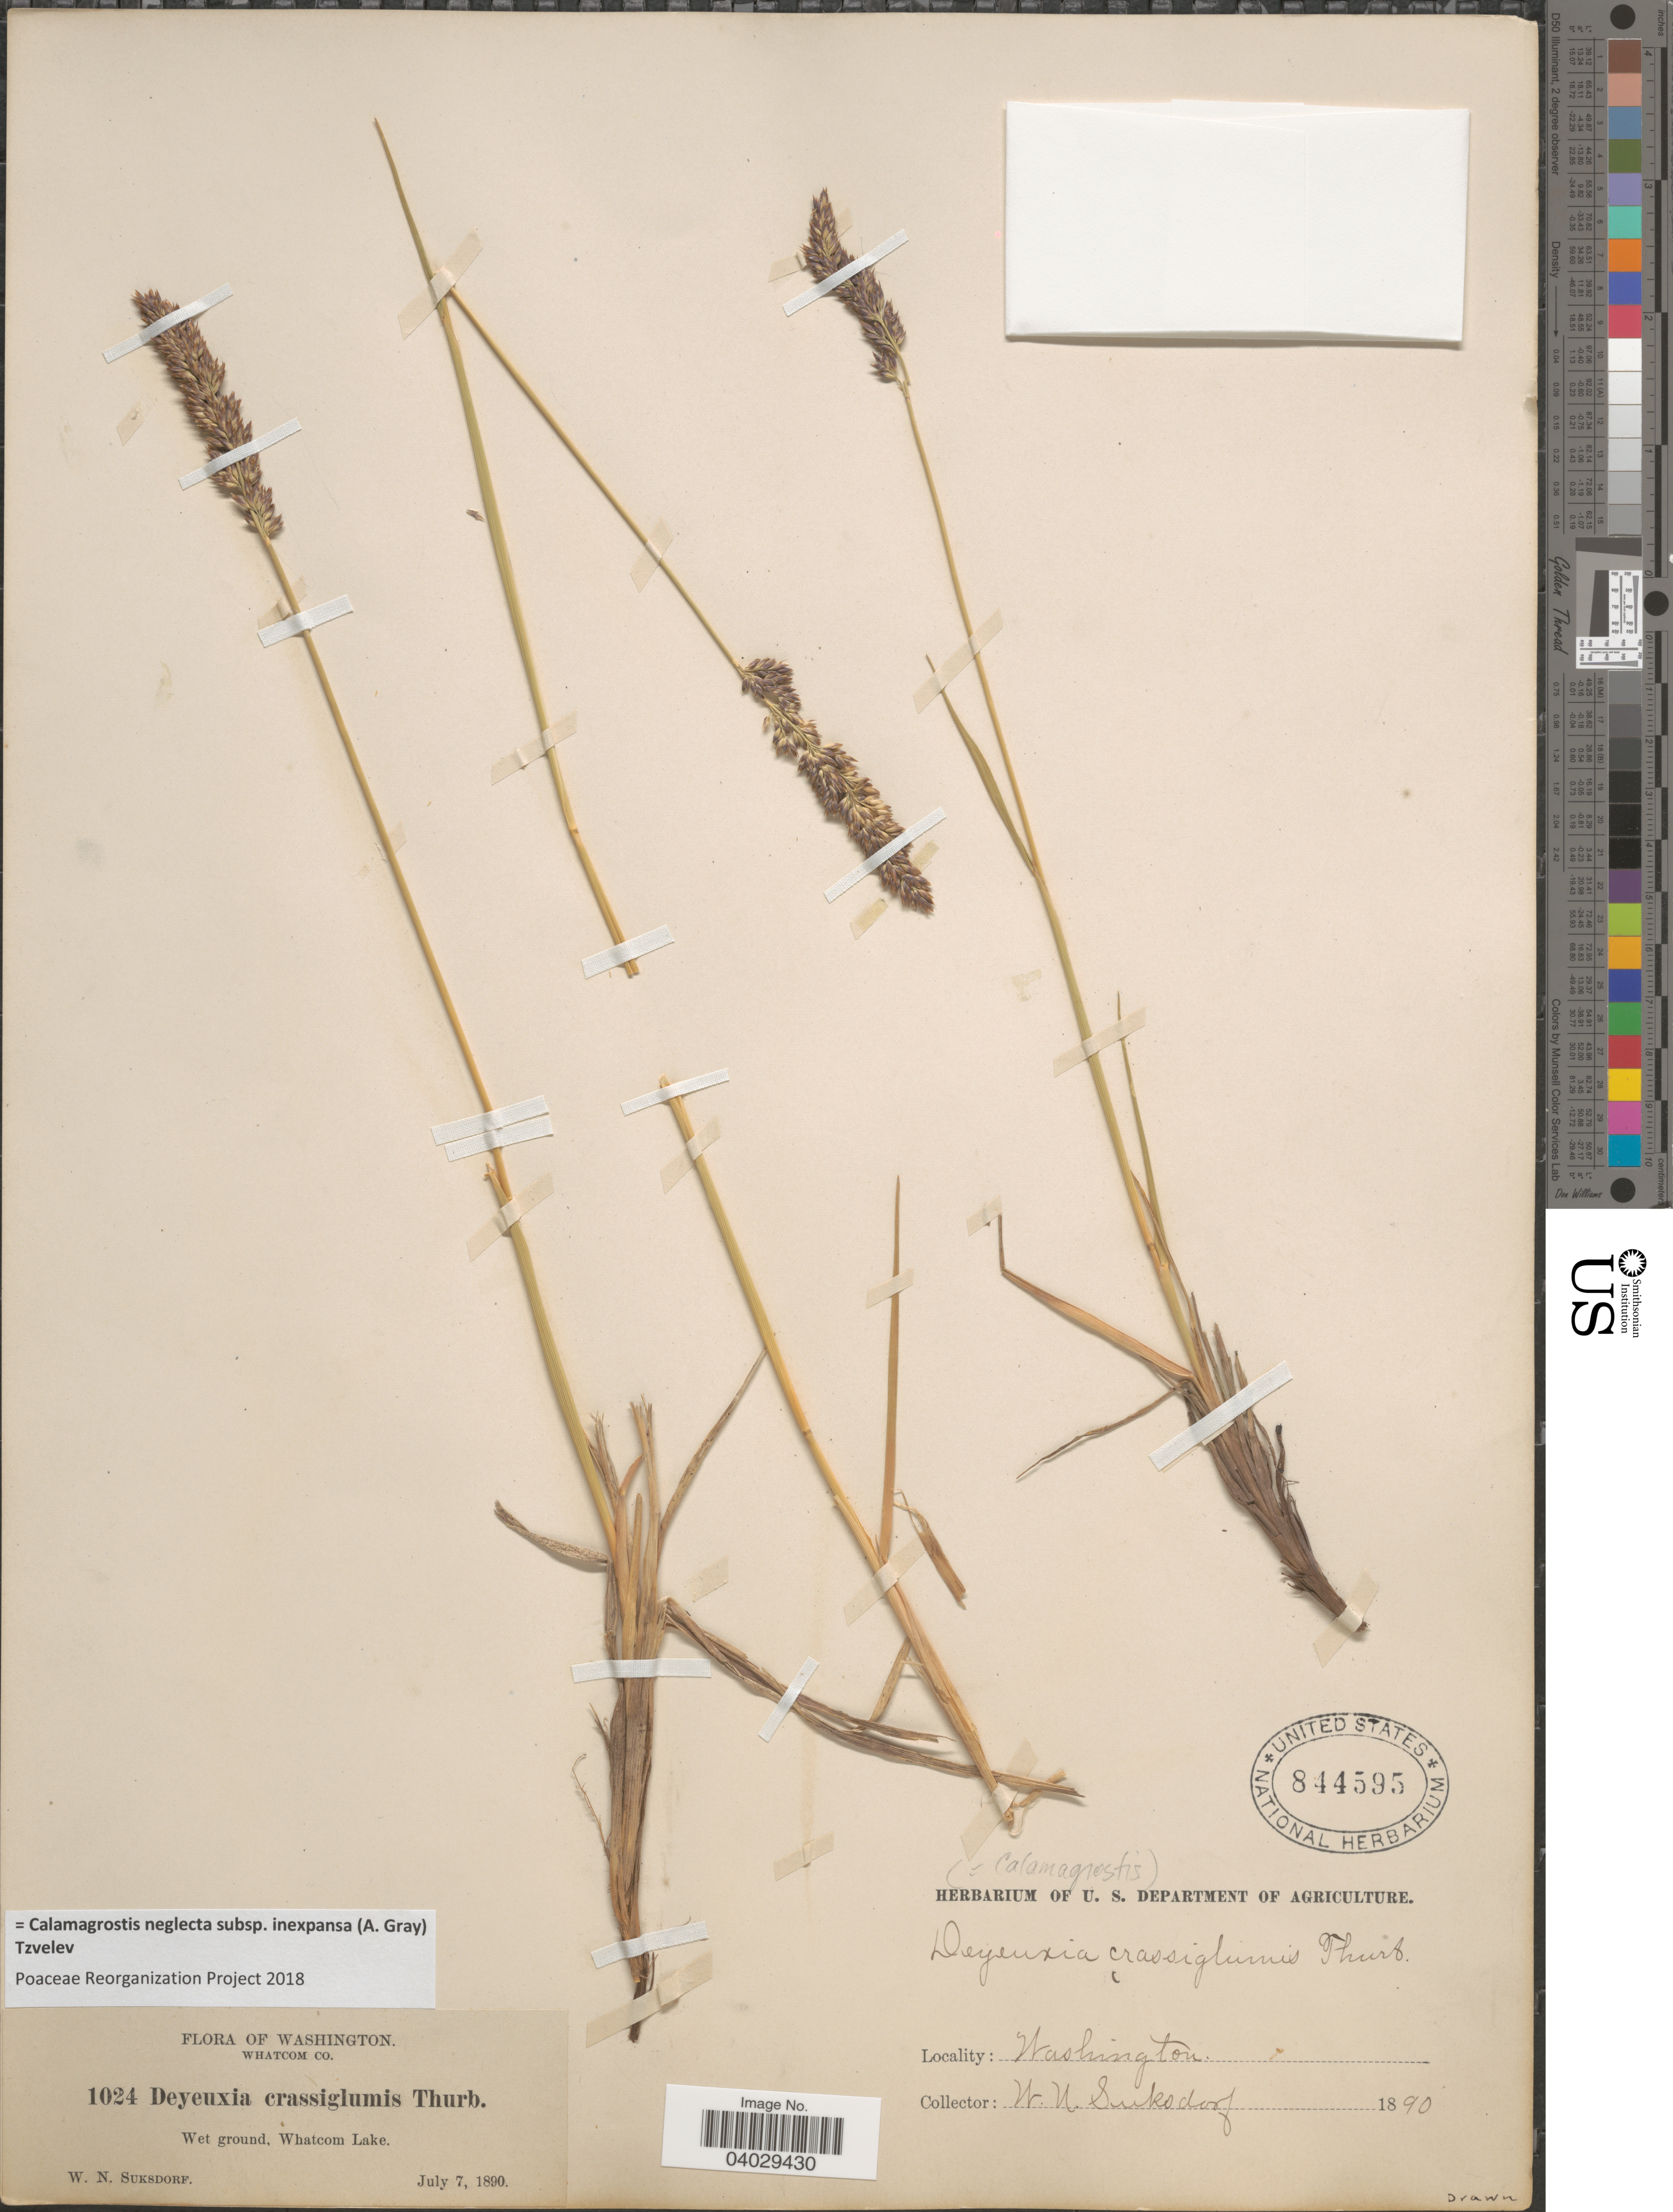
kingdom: Plantae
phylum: Tracheophyta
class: Liliopsida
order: Poales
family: Poaceae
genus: Calamagrostis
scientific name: Calamagrostis neglecta subsp. inexpansa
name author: (A. Gray) Tzvelev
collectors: W. N. Suksdorf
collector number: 1024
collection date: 1890-07-07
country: United States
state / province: Washington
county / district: Whatcom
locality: Whatcom Co. Wet ground, Whatcom Lake.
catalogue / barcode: US 844595